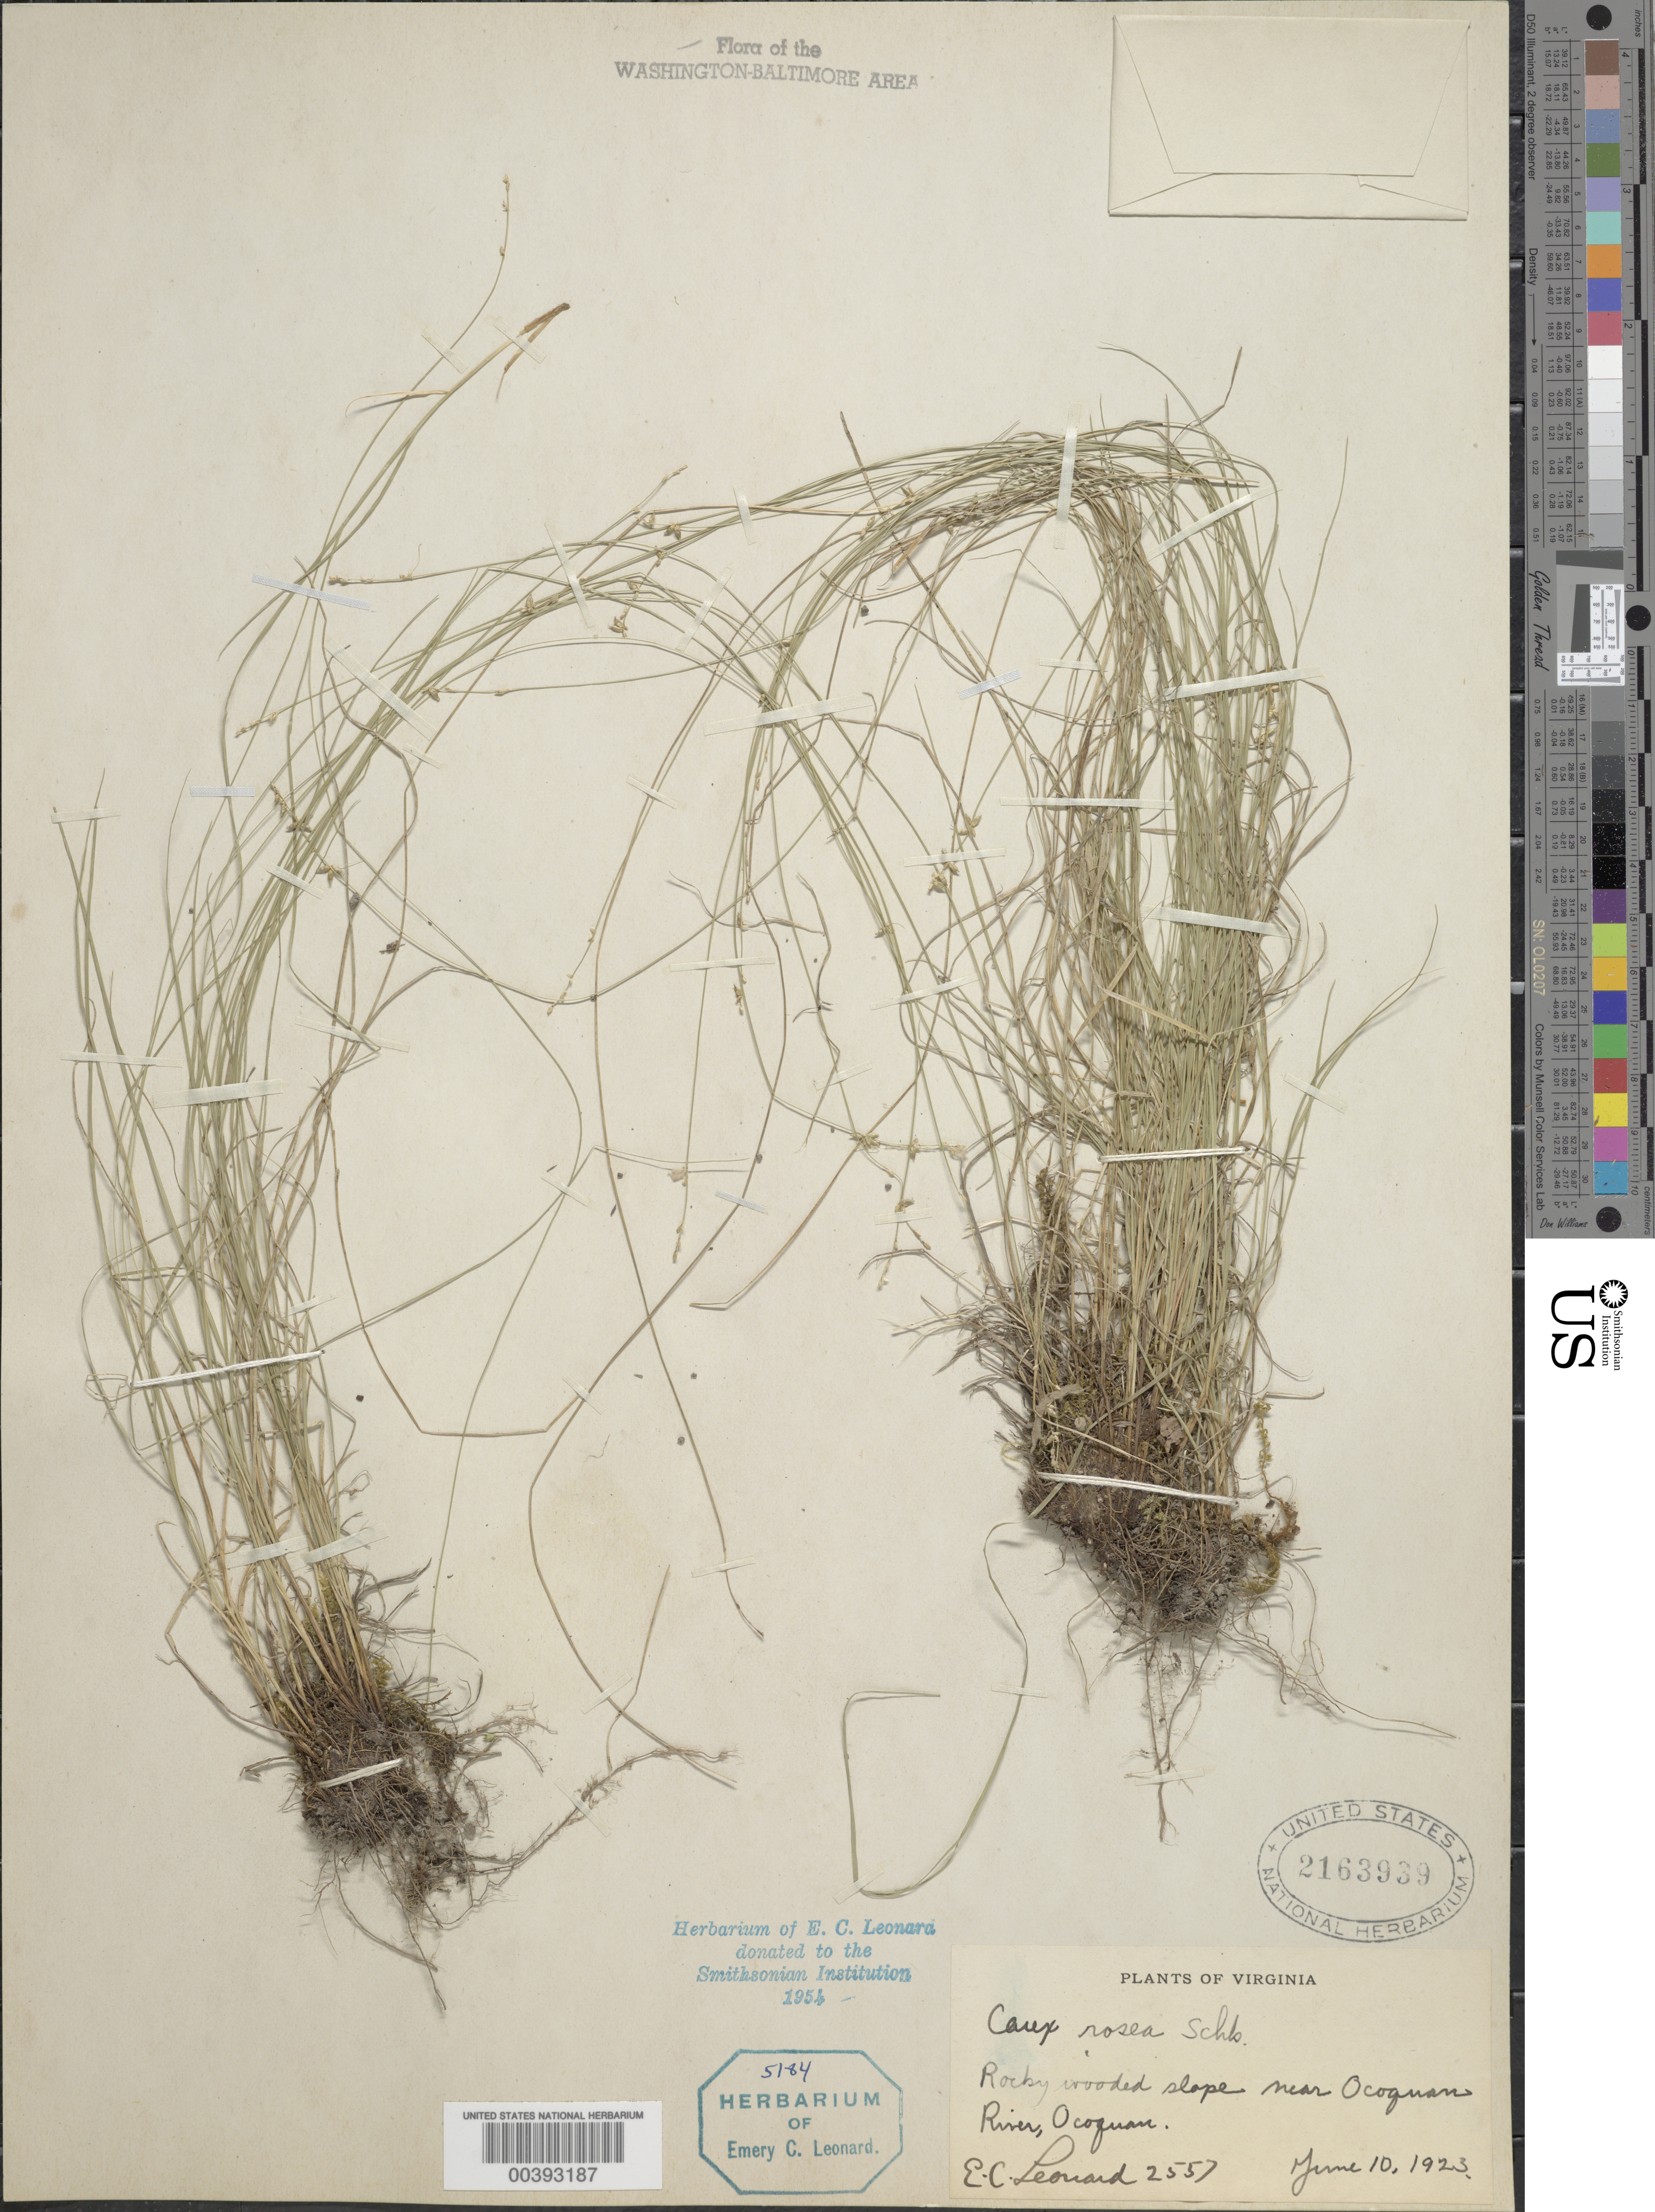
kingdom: Plantae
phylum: Tracheophyta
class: Liliopsida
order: Poales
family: Cyperaceae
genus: Carex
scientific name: Carex rosea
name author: Willd.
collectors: E. C. Leonard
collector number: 2557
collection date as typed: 10 Jun 1923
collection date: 1923-06-10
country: United States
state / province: Virginia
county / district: Prince William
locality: Occoquan, Occoquan River vicinity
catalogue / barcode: US 2163939